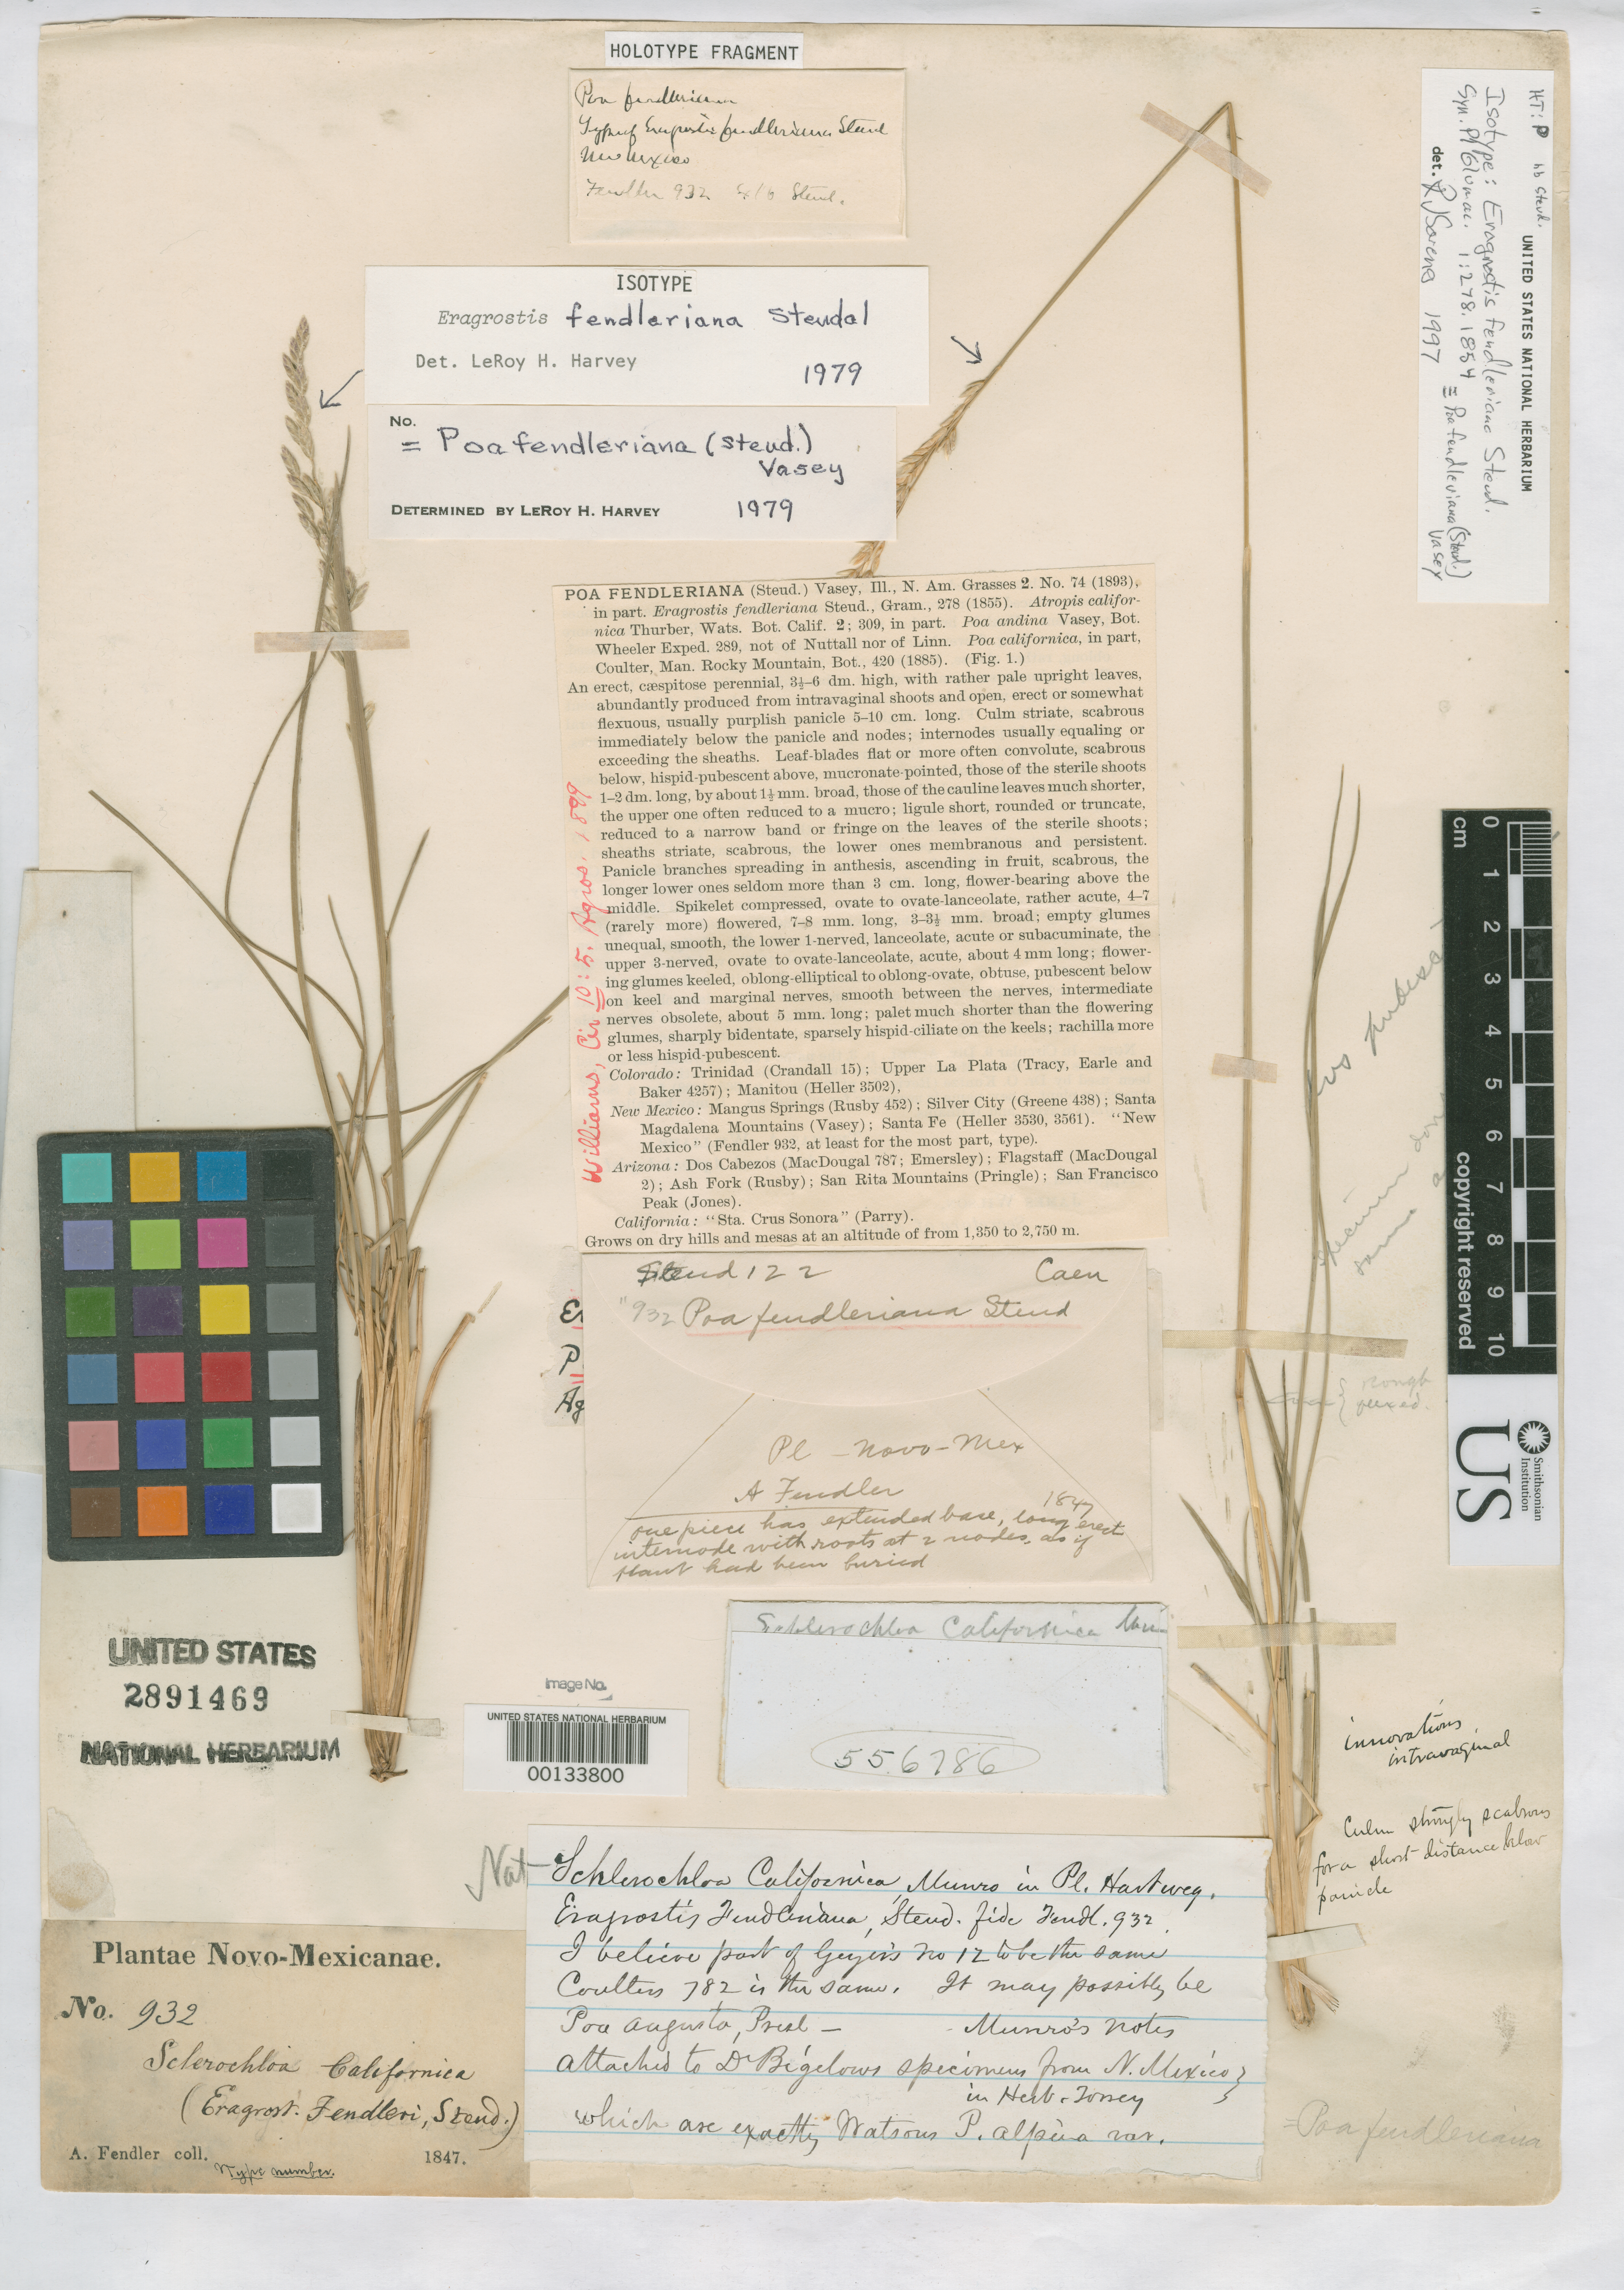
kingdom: Plantae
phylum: Tracheophyta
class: Liliopsida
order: Poales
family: Poaceae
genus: Eragrostis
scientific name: Eragrostis fendleriana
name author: Steud.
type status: Isotype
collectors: A. Fendler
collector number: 932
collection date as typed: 1847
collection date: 1847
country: United States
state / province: New Mexico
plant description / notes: "Fendler 932" is apparently a mixed collection, with another specimen so labeled being a different taxon (Poa secunda) and the type of Uralepis pooides Buckley.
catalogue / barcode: US 2891469